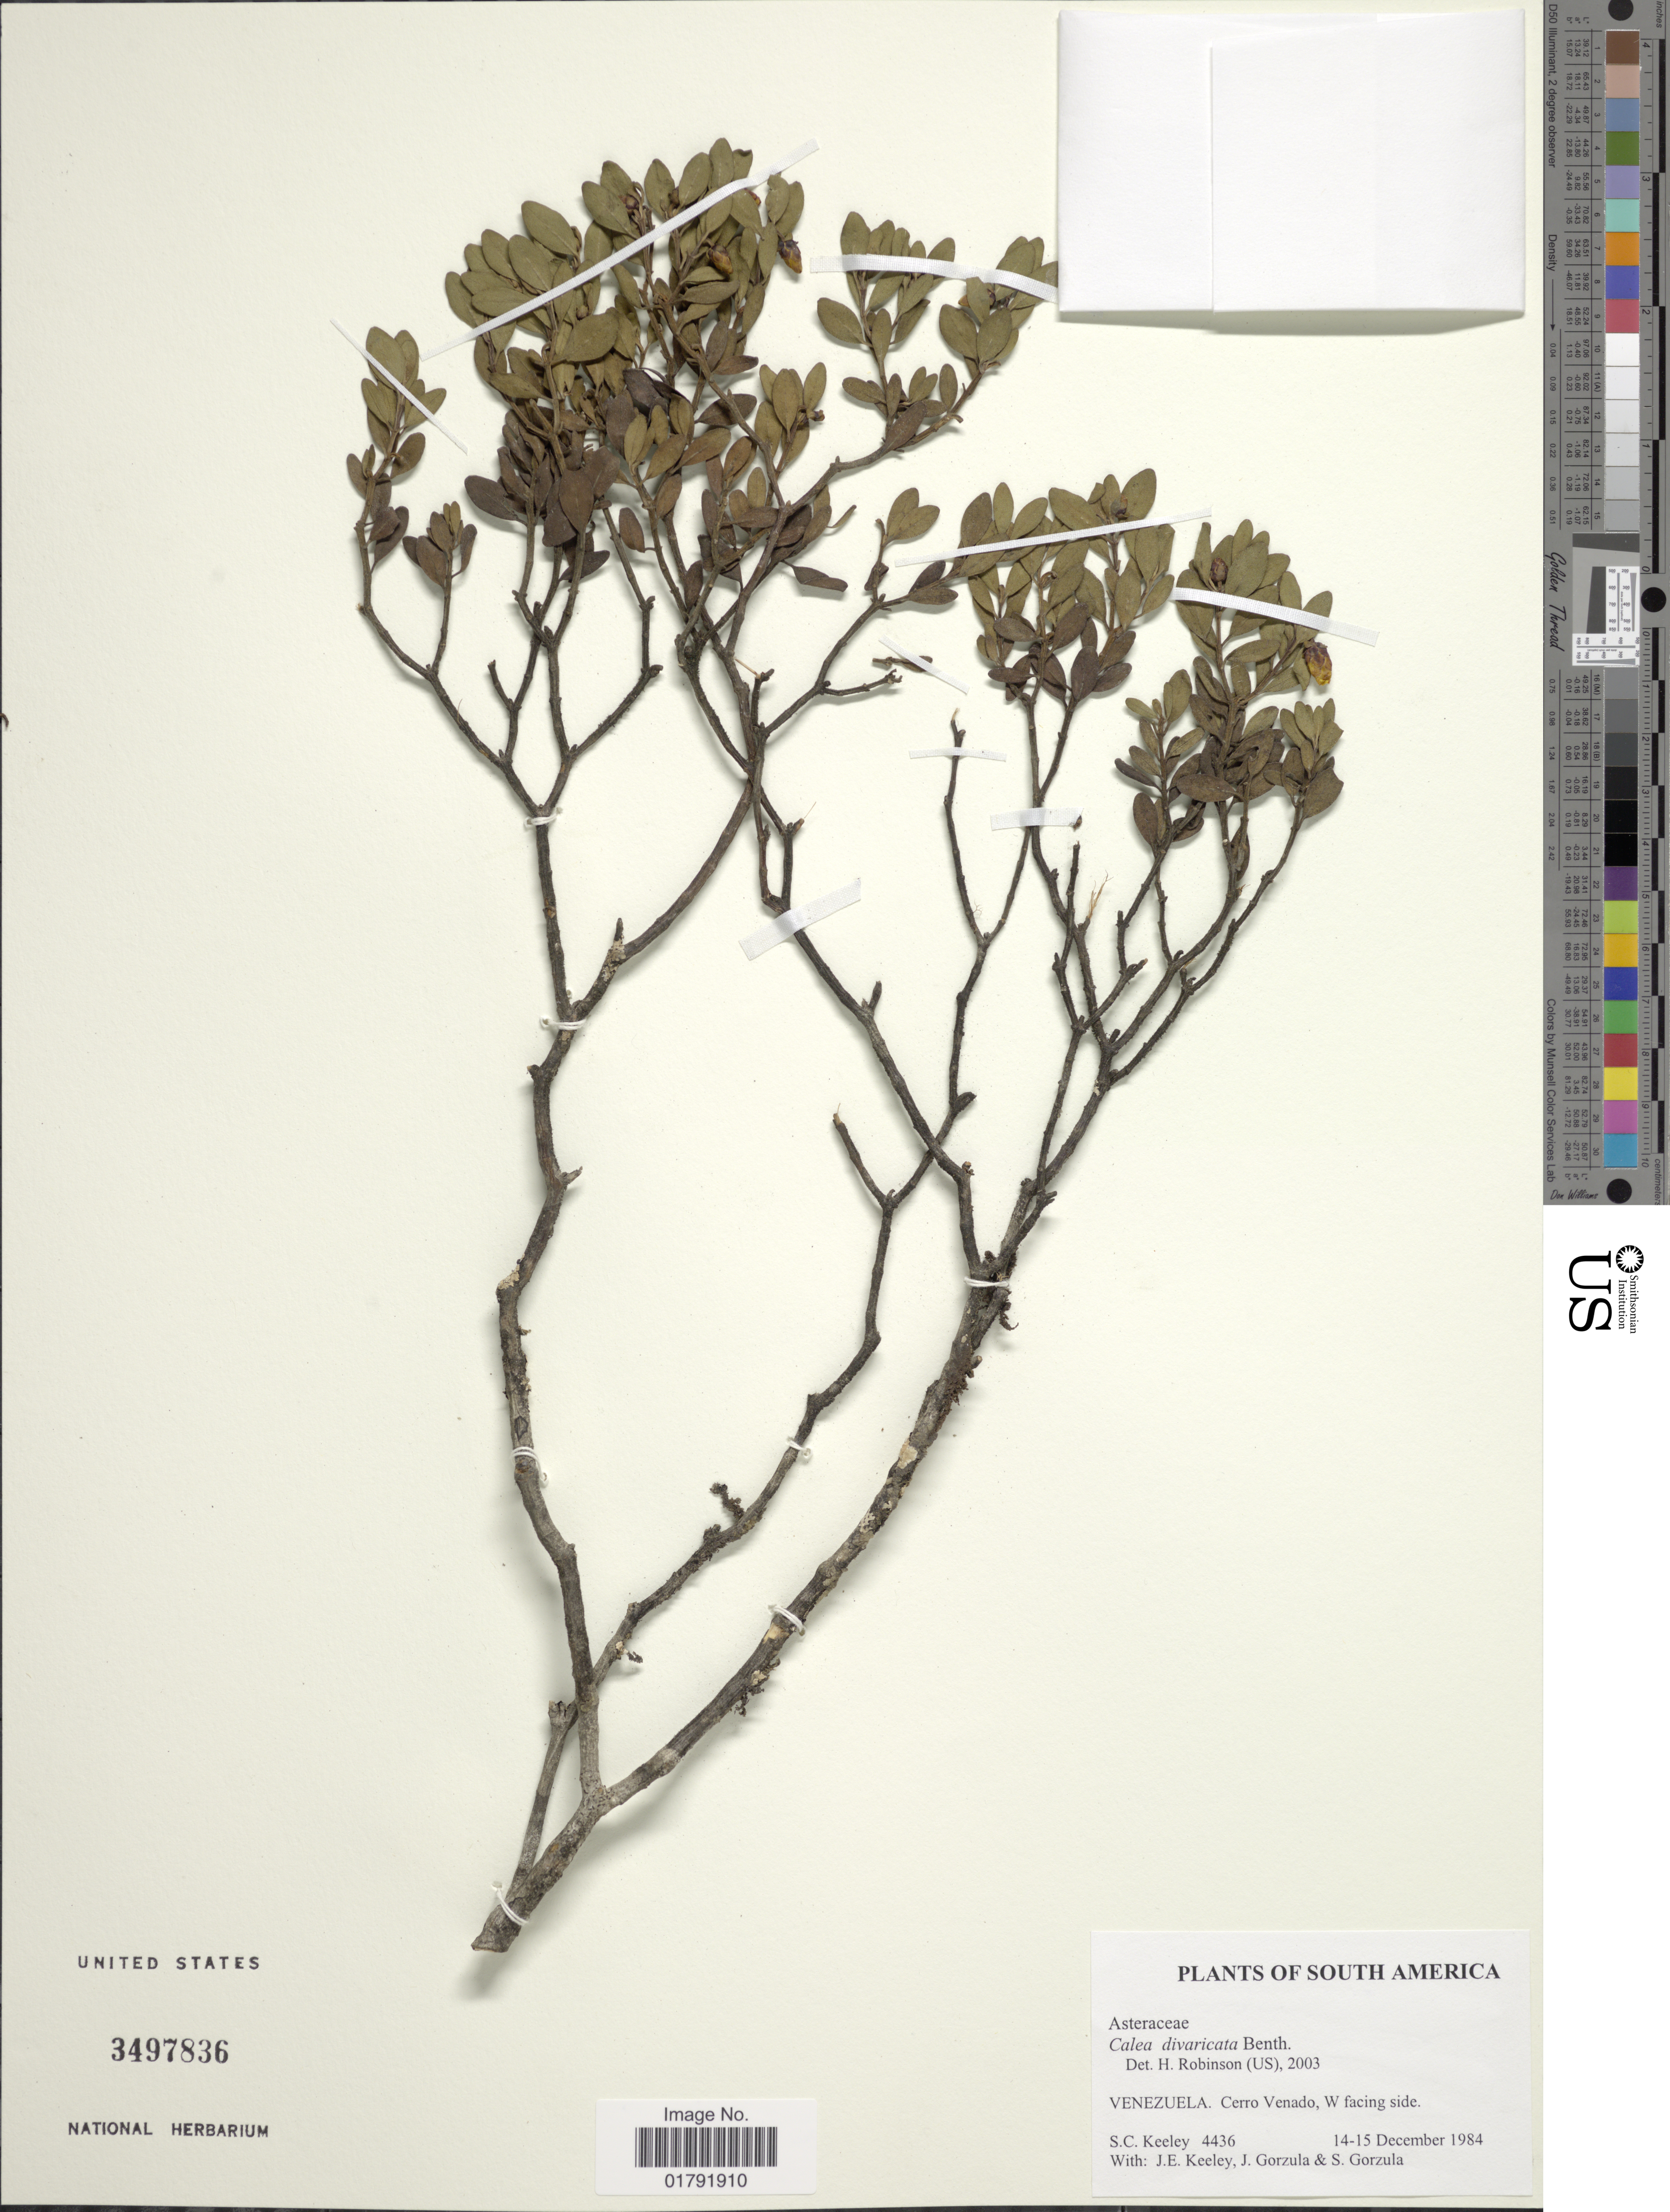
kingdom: Plantae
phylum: Tracheophyta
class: Magnoliopsida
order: Asterales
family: Asteraceae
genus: Calea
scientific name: Calea divaricata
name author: Benth.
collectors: S. C. Keeley, J. E. Keeley, J. Gorzula & S. Gorzula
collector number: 4436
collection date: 1984-12-14/1984-12-15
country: Venezuela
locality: Cerro Venado, W facing side.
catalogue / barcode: US 3497836